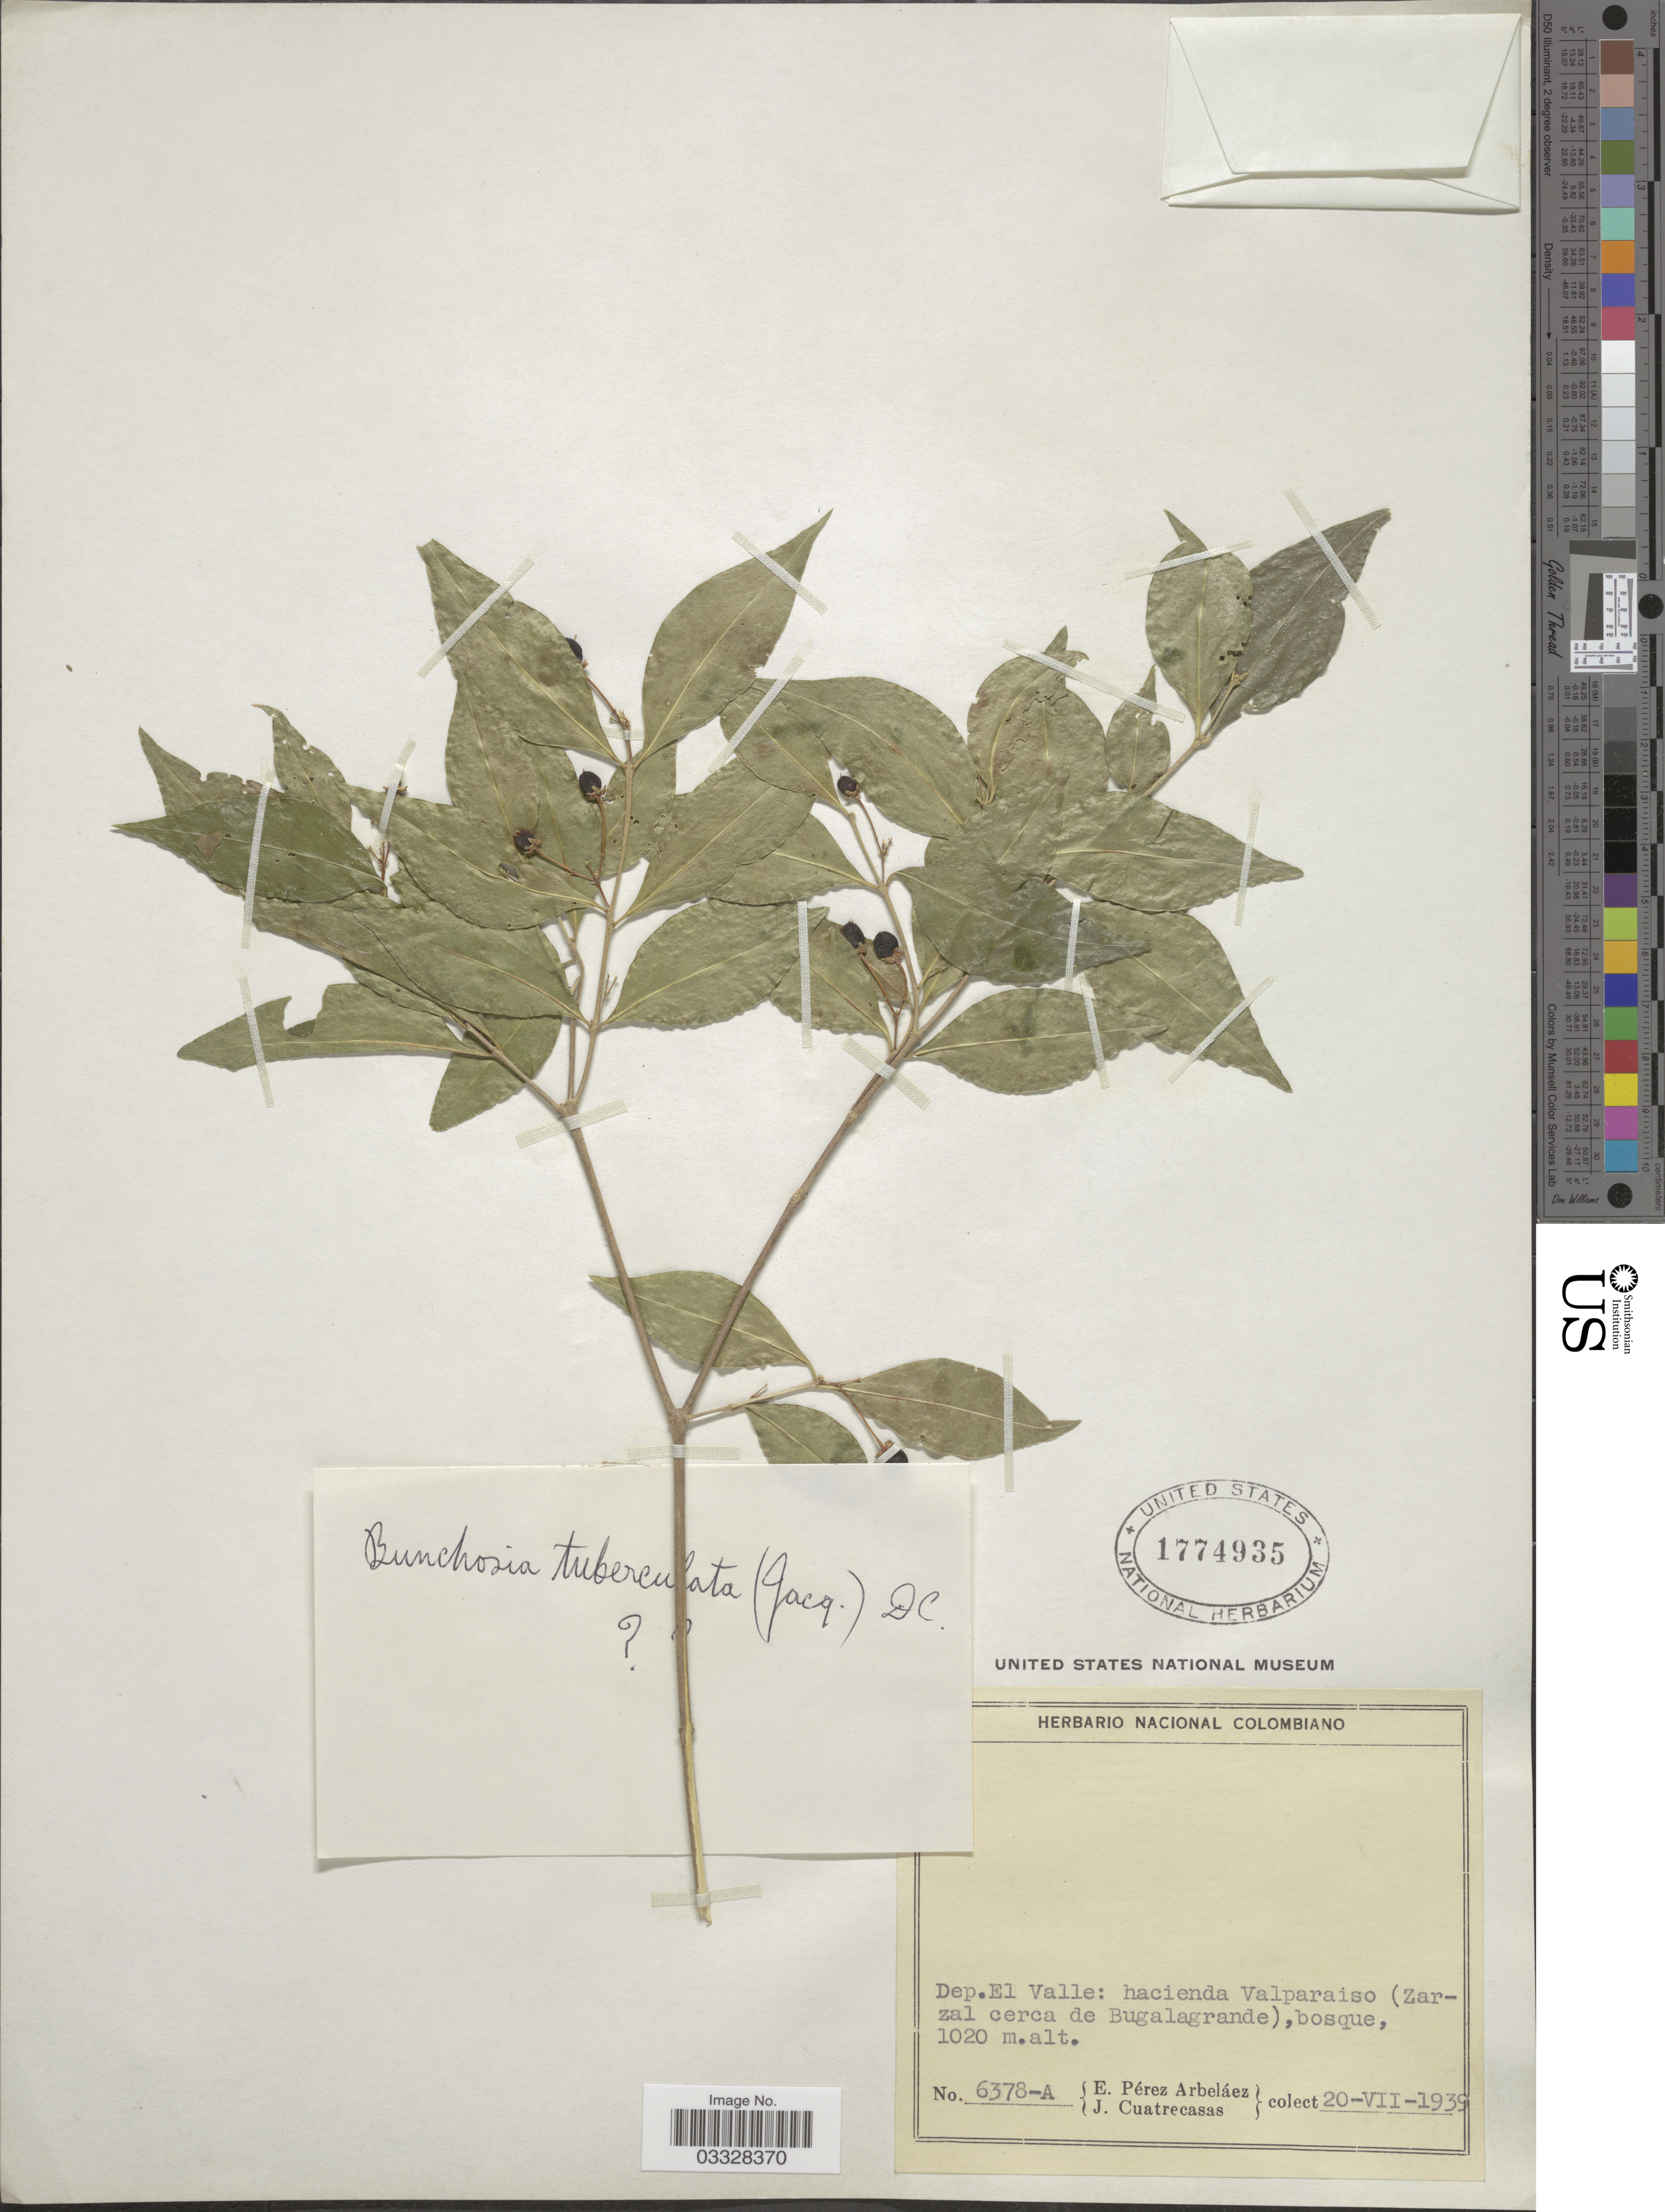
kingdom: Plantae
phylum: Tracheophyta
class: Magnoliopsida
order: Malpighiales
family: Malpighiaceae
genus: Bunchosia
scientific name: Bunchosia tuberculata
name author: DC.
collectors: E. Pérez Arbeláez & J. Cuatrecasas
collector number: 6378-A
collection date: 1939-07-20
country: Colombia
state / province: Valle del Cauca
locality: Dep. El Valle: hacienda Vaparaiso (Zarzal cerca de Bugalagrande).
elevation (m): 1020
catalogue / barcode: US 1774935